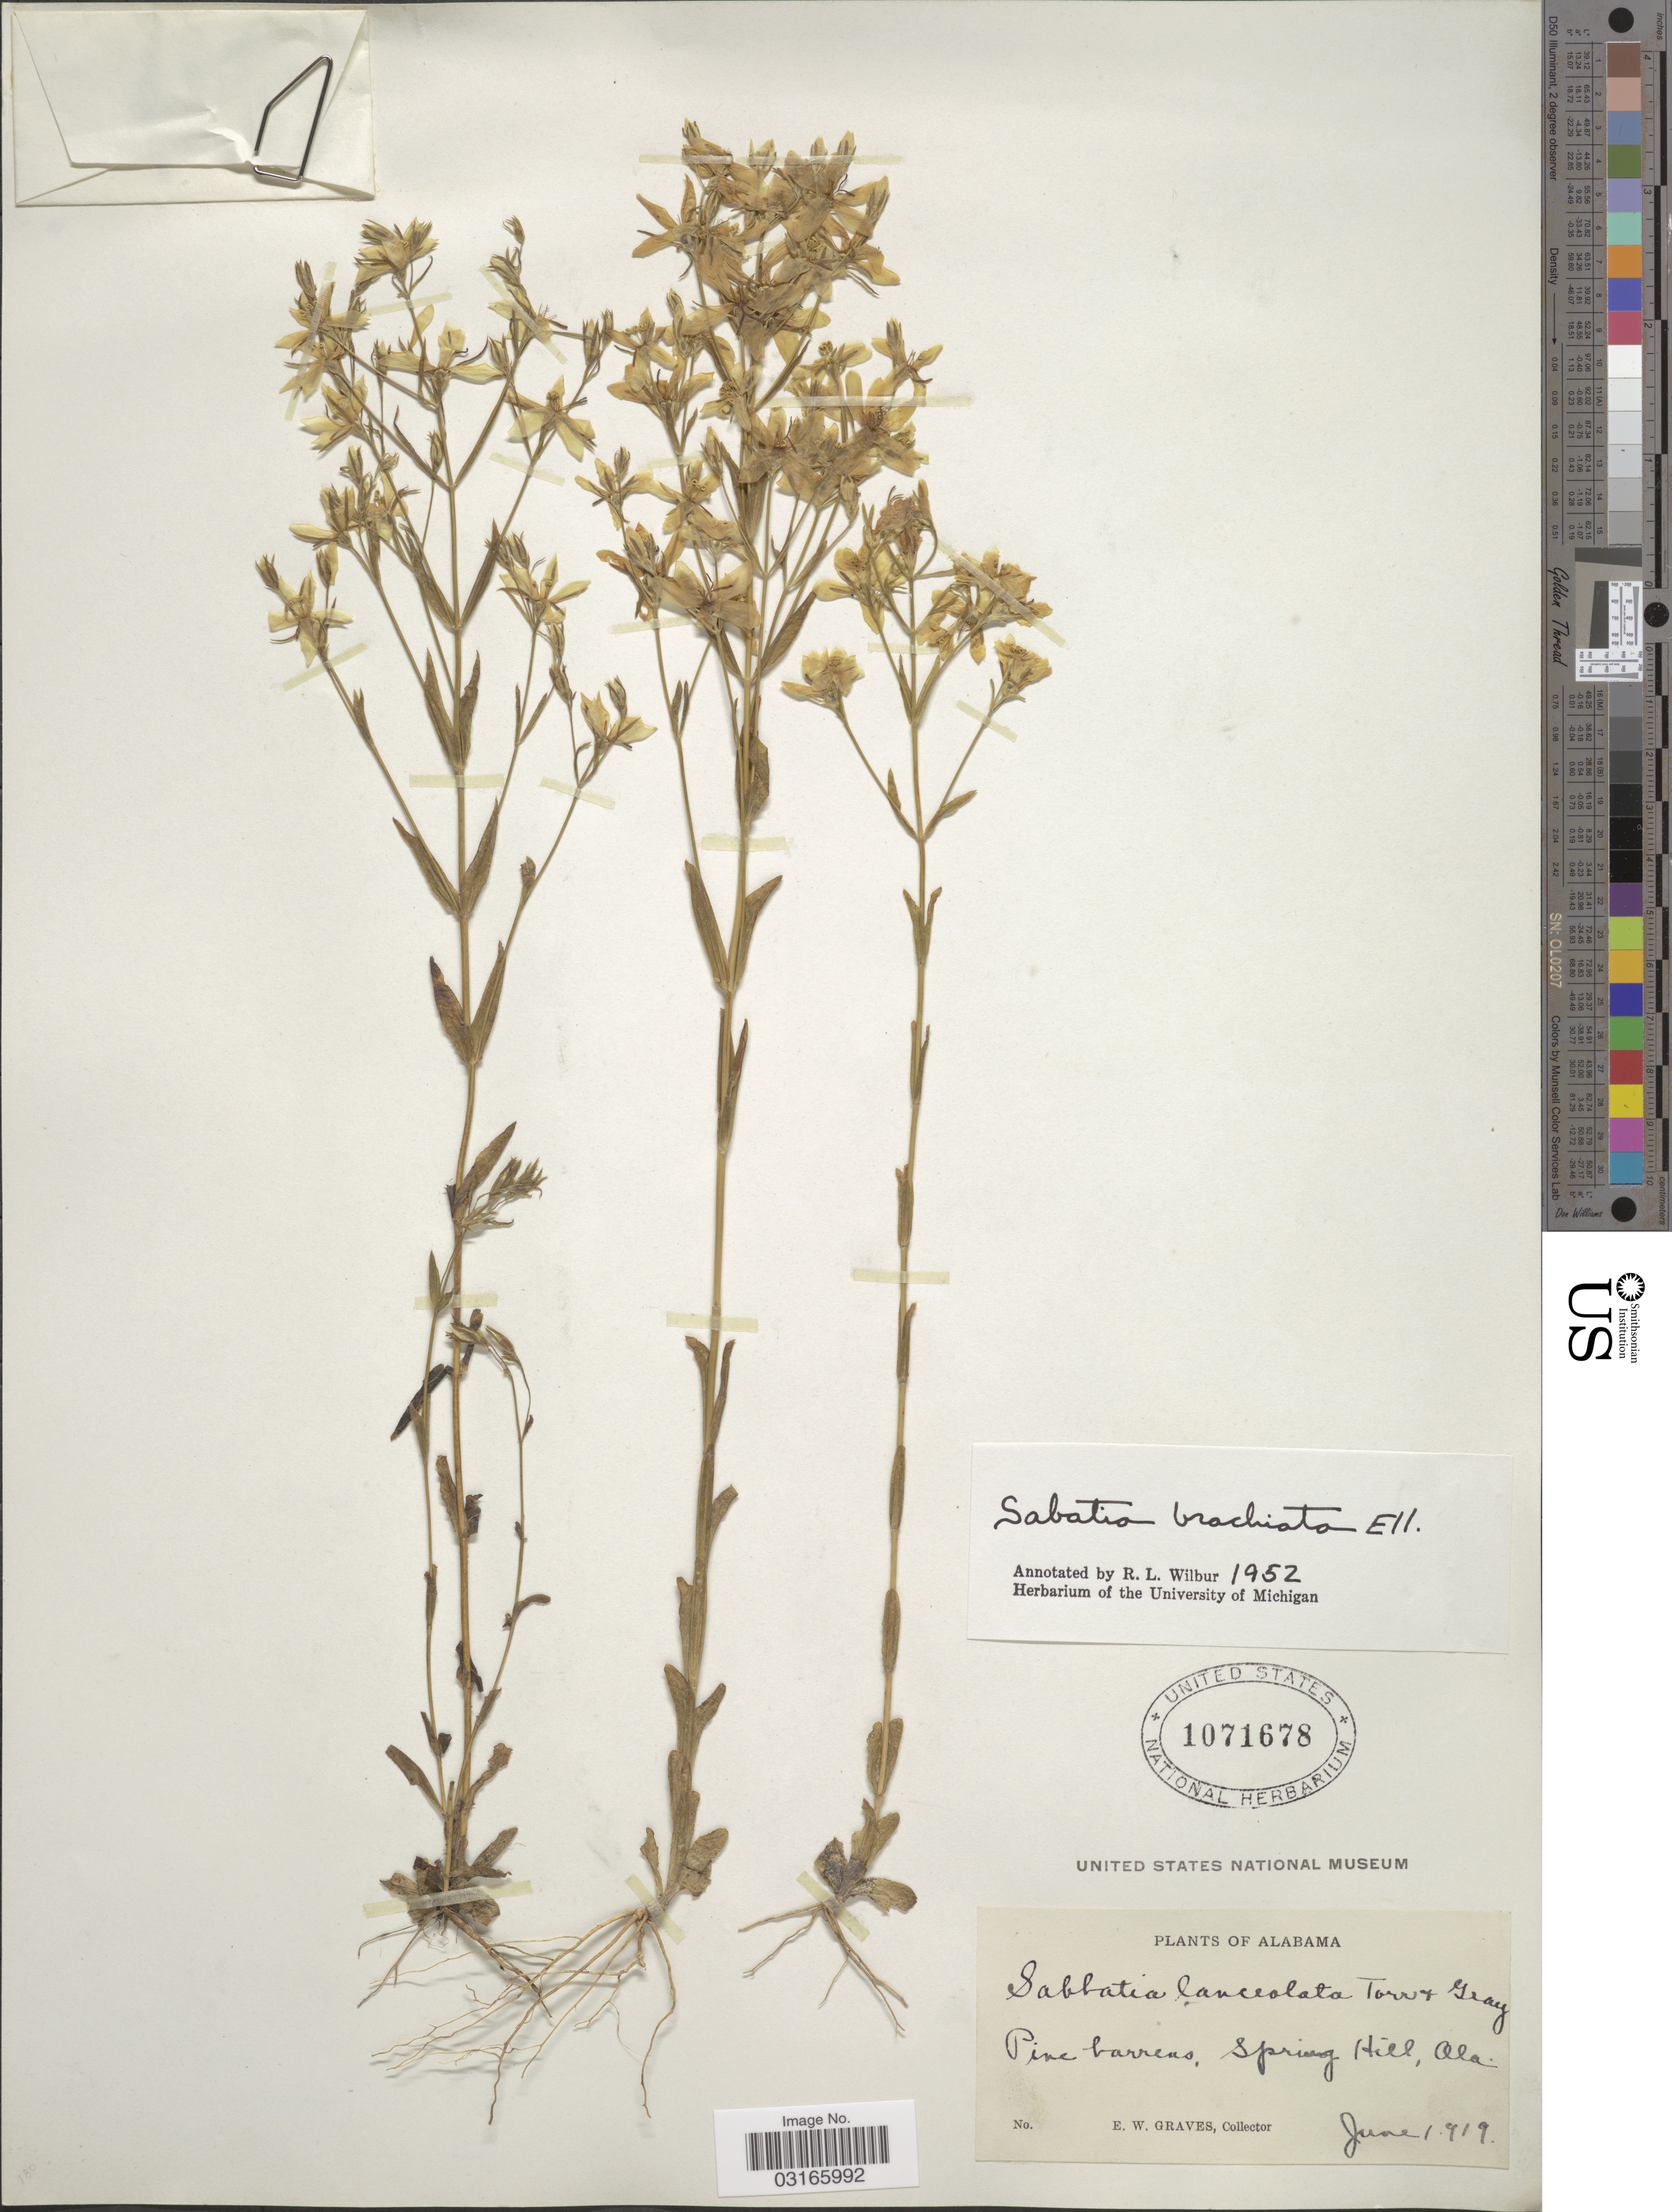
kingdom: Plantae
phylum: Tracheophyta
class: Magnoliopsida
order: Gentianales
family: Gentianaceae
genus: Sabatia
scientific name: Sabatia brachiata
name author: Elliott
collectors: E. Graves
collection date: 1919-06-01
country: United States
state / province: Alabama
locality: Pine barrens, Spring Hill, Ala.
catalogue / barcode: US 1071678